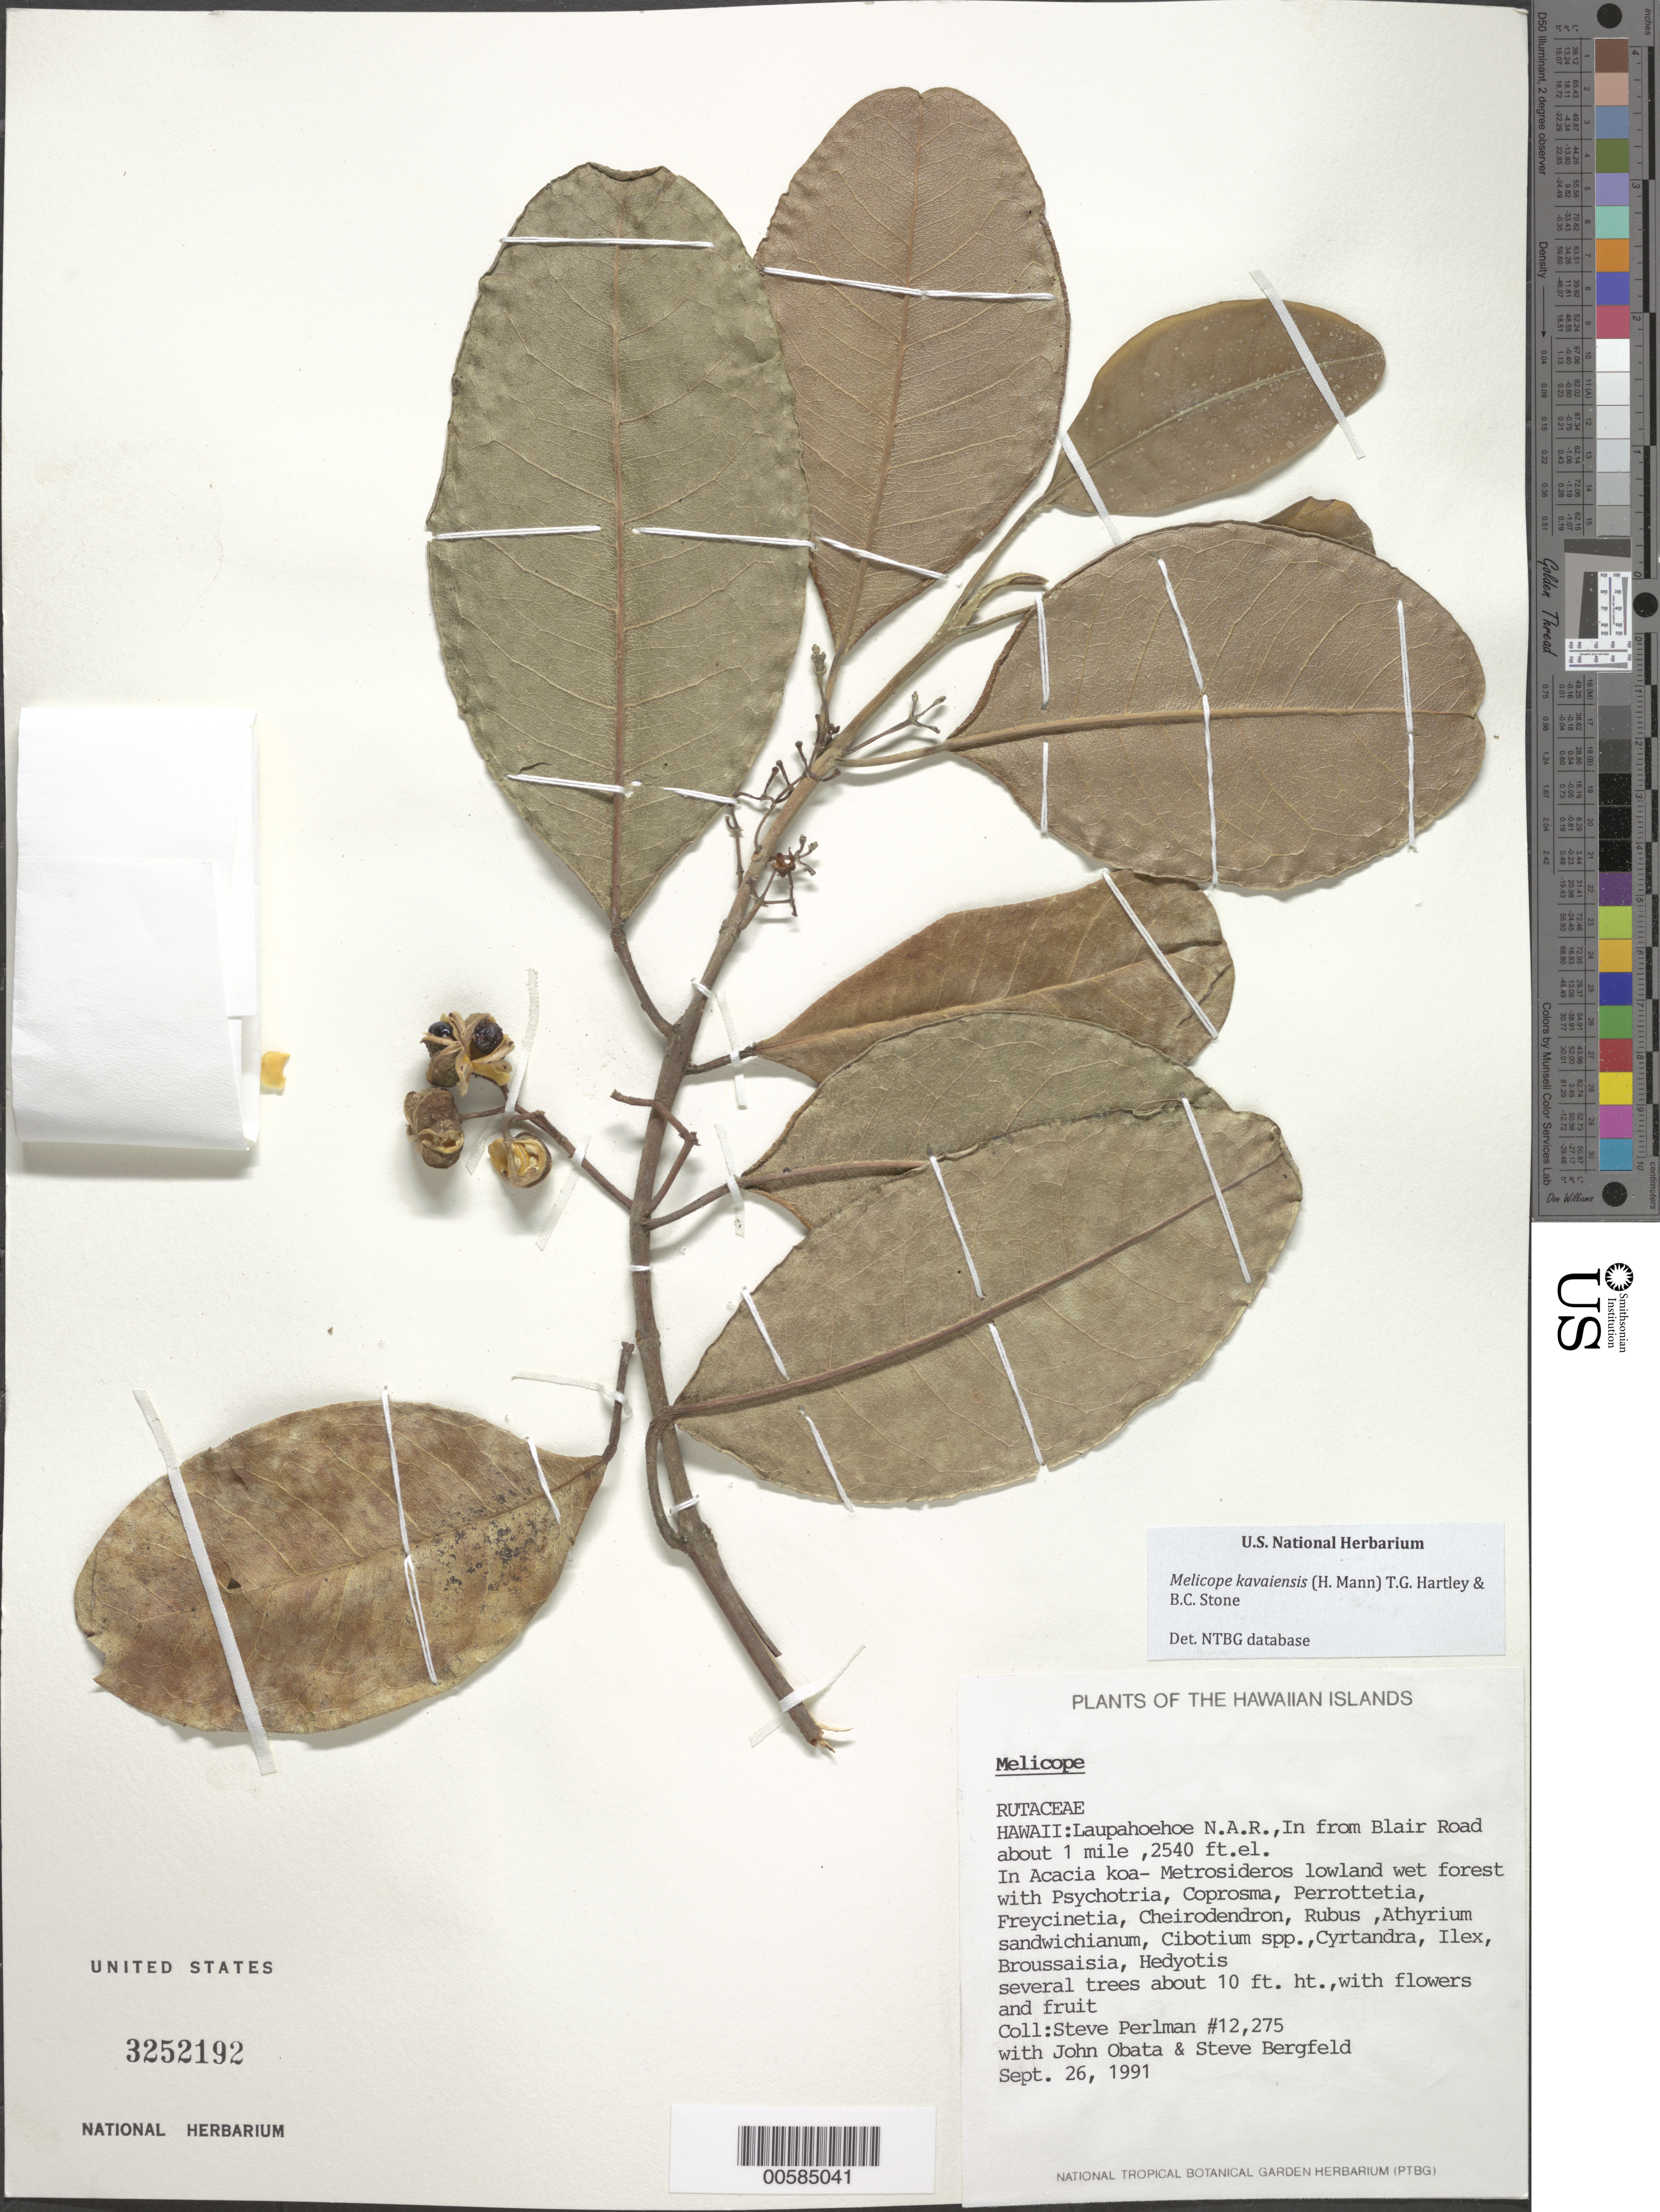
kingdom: Plantae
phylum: Tracheophyta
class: Magnoliopsida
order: Sapindales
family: Rutaceae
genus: Melicope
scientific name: Melicope kavaiensis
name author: (H. Mann) T.G. Hartley & B.C. Stone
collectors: S. P. Perlman, J. Obata & S. Bergfeld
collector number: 12275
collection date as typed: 26 Sep 1991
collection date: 1991-09-26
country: United States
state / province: Hawaii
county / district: Hawaii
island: Hawaii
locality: Laupahoehoe N.A.R., In from Blair Rd ca 1 mi.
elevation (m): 774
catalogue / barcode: US 3252192